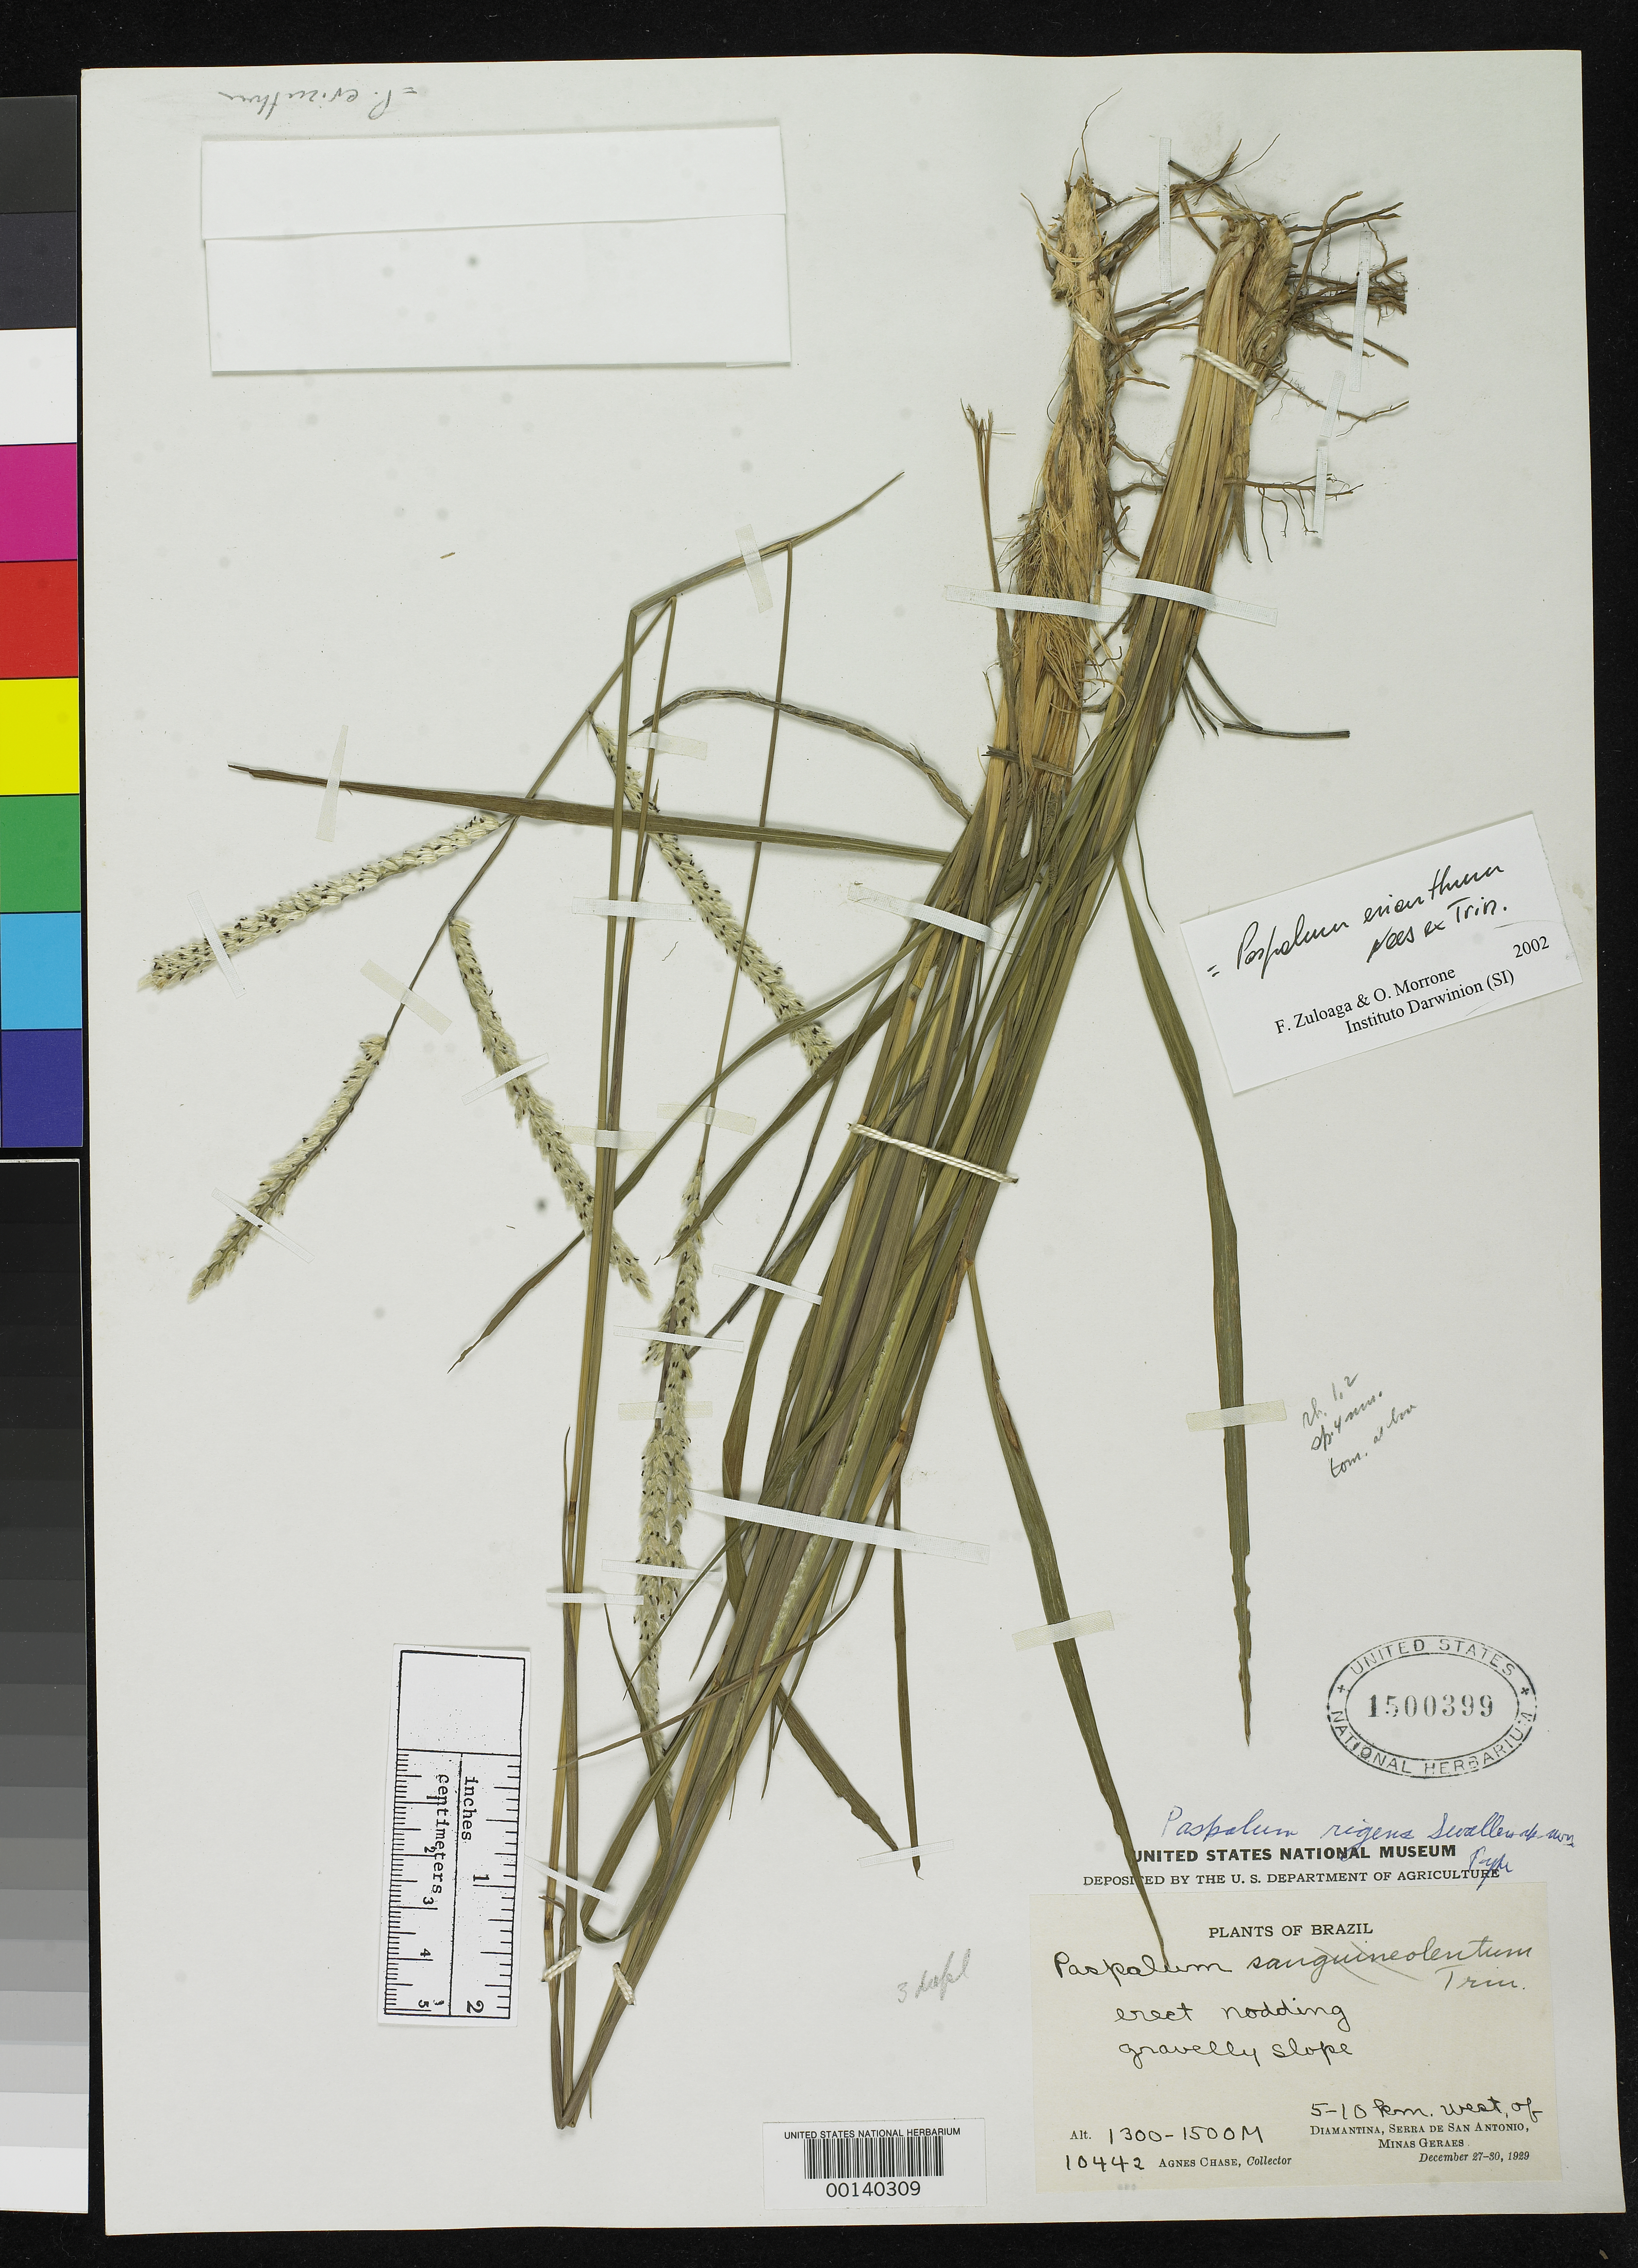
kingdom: Plantae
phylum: Tracheophyta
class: Liliopsida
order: Poales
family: Poaceae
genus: Paspalum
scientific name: Paspalum rigens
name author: Swallen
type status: Holotype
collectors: A. Chase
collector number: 10442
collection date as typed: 27 Dec 1929 to 30 Dec 1929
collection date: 1929-12-27/1929-12-30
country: Brazil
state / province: Minas Gerais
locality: Diamantina, Serra de San Antonio.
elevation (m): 1300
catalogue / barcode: US 1500399